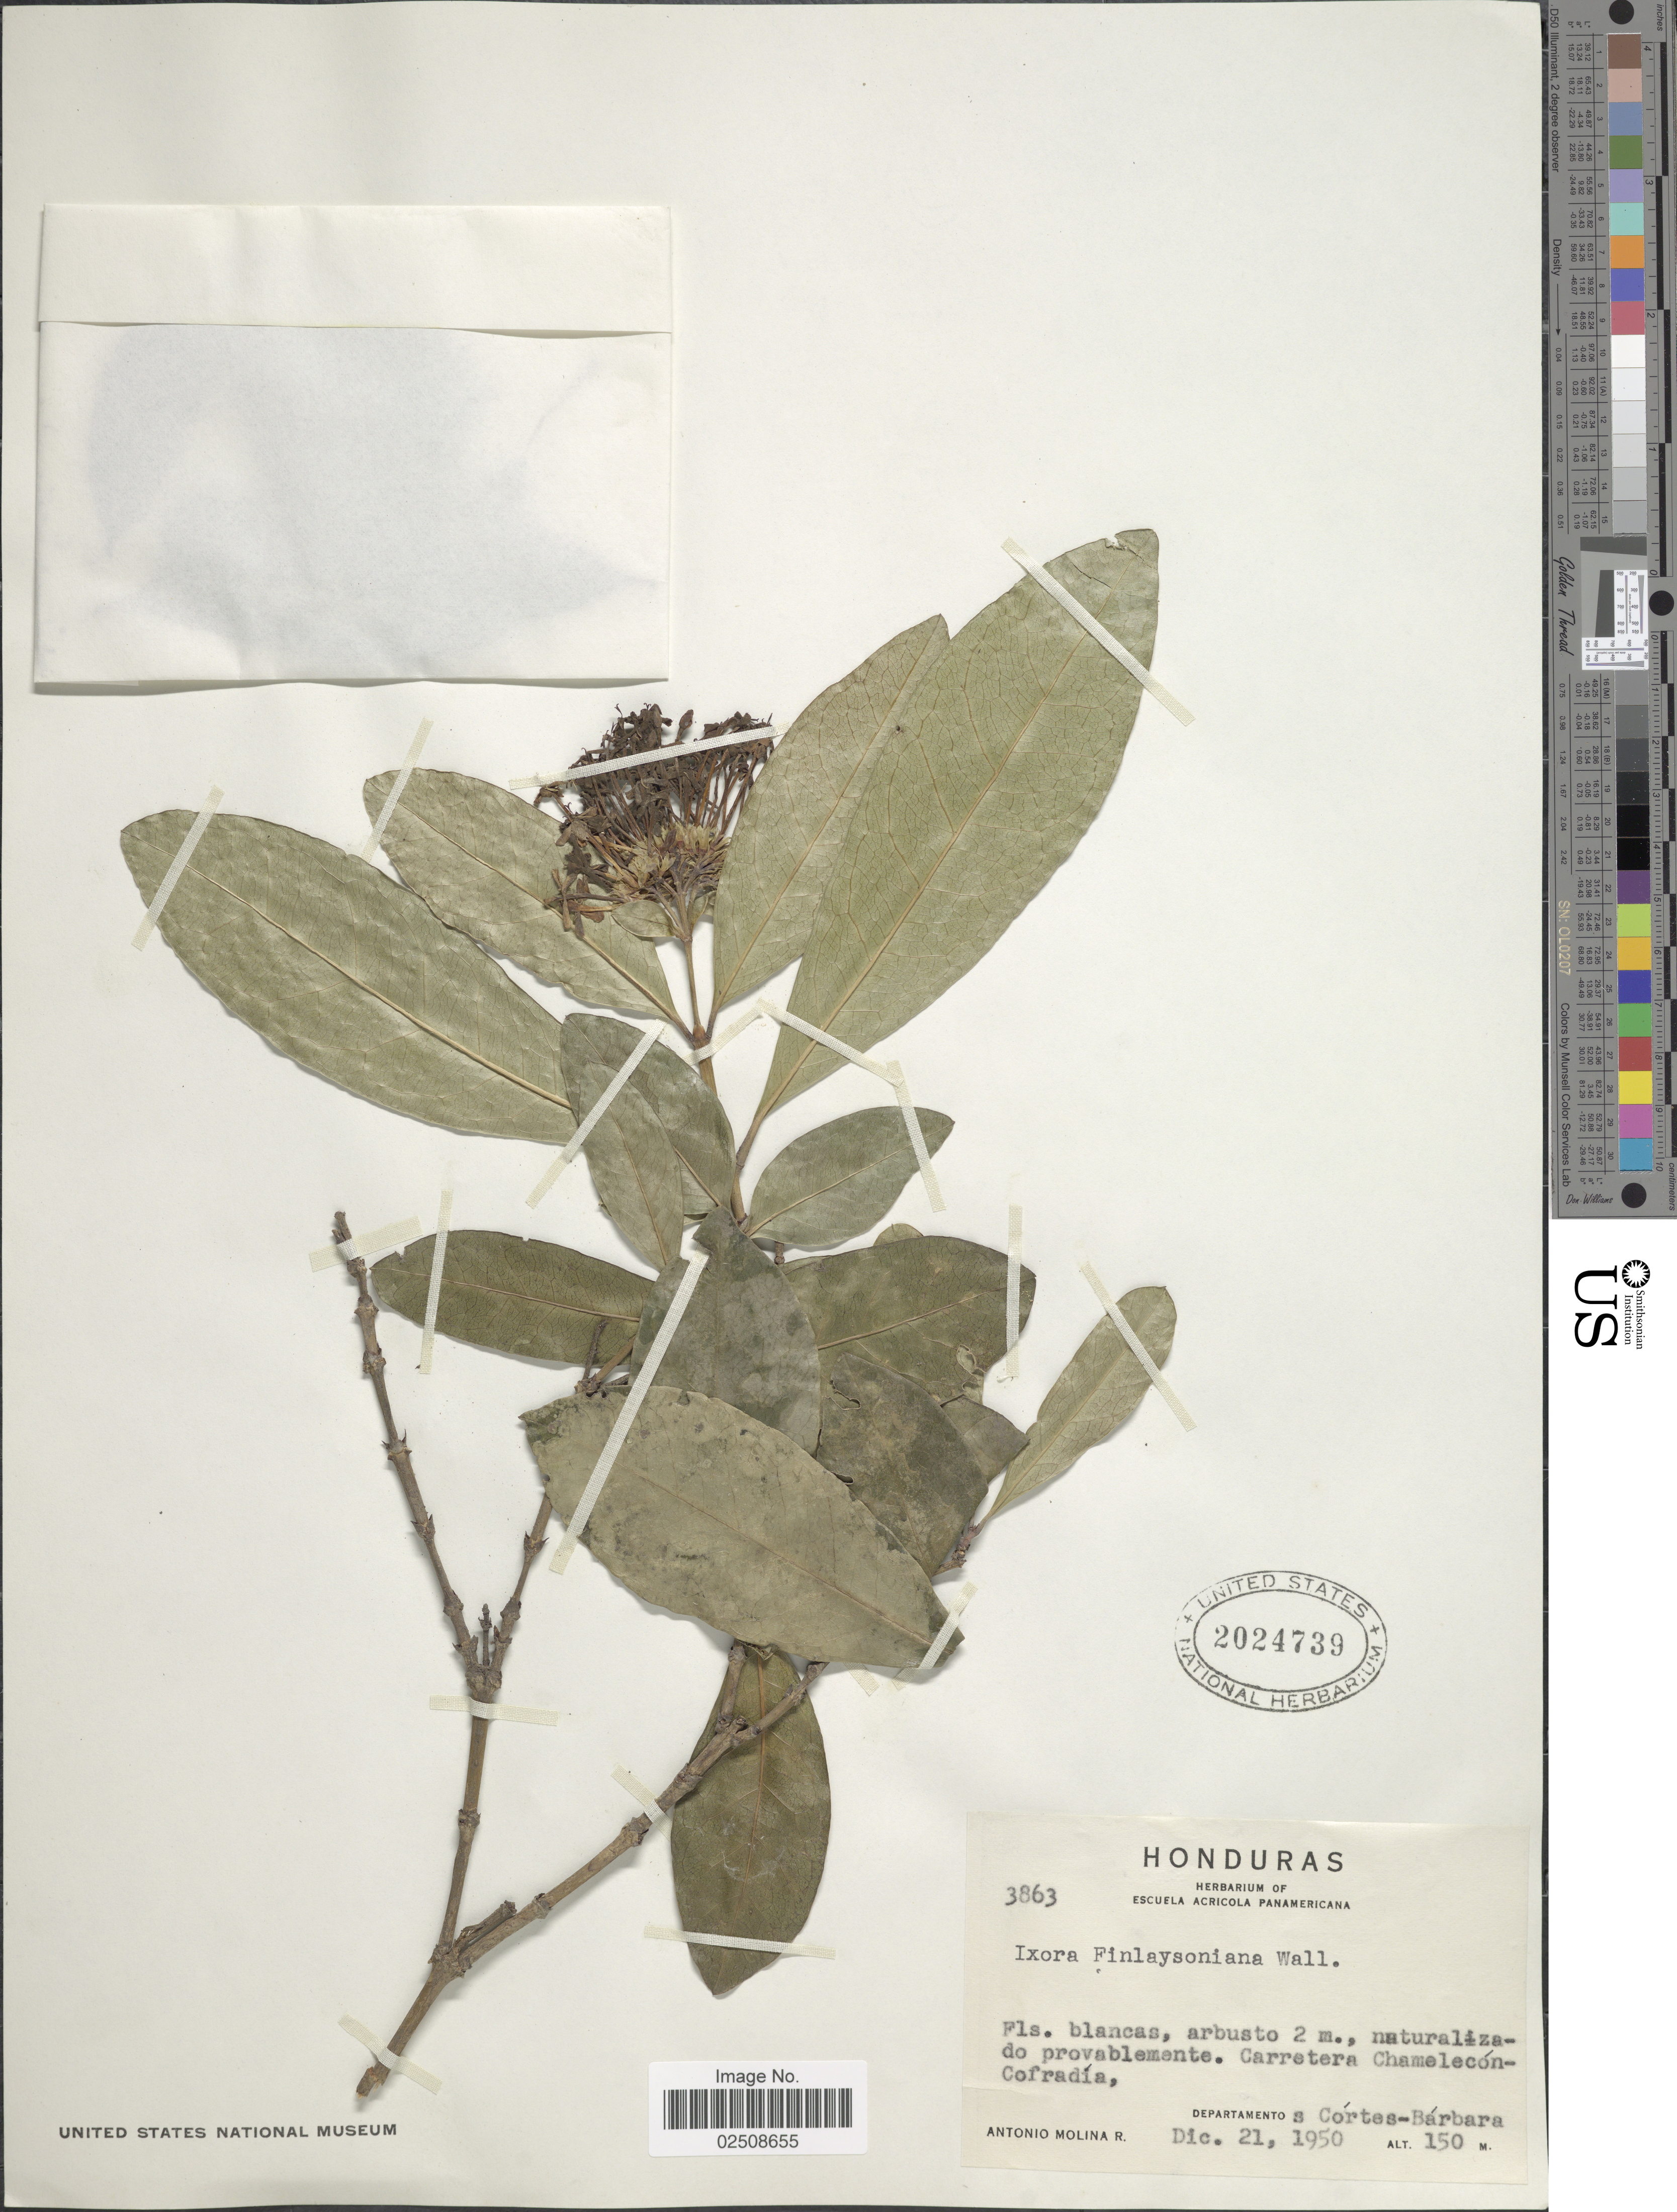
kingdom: Plantae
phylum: Tracheophyta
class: Magnoliopsida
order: Gentianales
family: Rubiaceae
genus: Ixora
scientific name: Ixora finlaysoniana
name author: Wall. ex G. Don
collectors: A. Molina R.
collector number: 3863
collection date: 1950-12-21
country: Honduras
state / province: Cortés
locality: Carretera Chamelecon-Cofradia, Departamento s. Cortes-Barbara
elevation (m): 150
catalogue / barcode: US 2024739